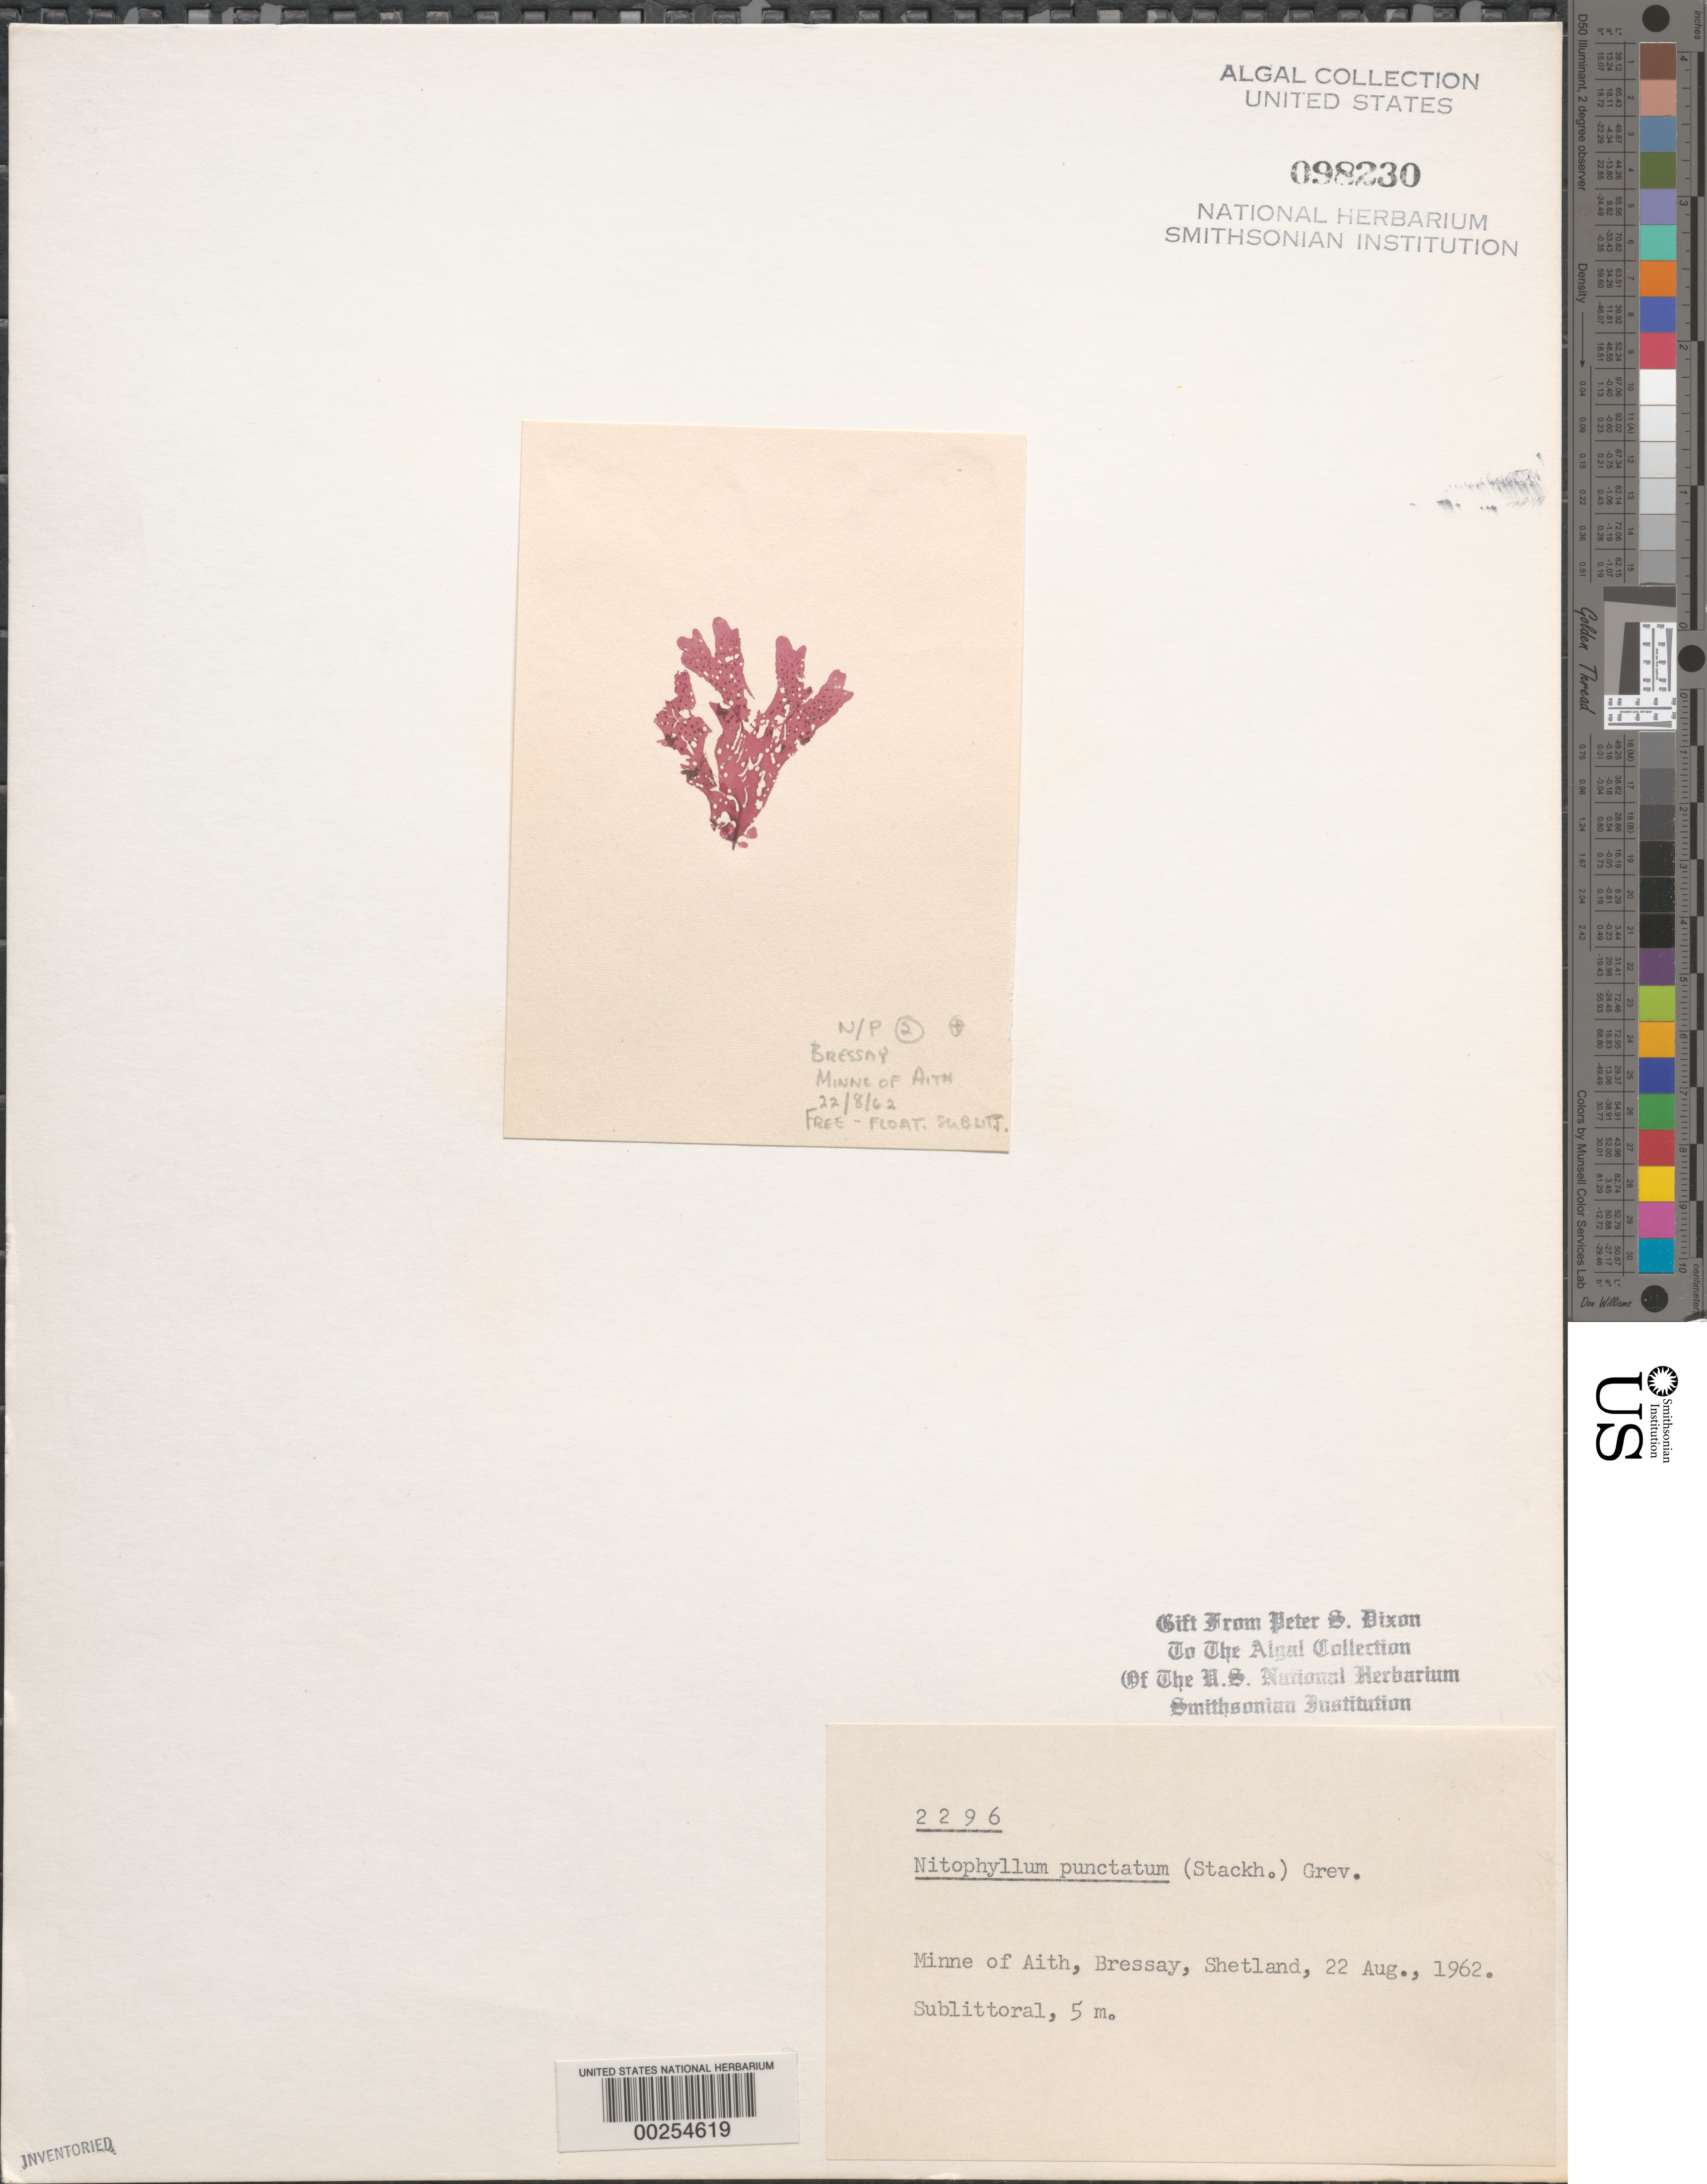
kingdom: Plantae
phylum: Rhodophyta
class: Florideophyceae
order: Ceramiales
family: Delesseriaceae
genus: Nitophyllum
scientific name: Nitophyllum punctatum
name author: (Stackh.) Grev.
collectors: P. S. Dixon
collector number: PSD 2296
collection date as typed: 22 Aug 1962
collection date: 1962-08-22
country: United Kingdom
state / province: Scotland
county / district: Shetland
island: Bressay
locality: Minne of Aith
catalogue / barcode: US 98230